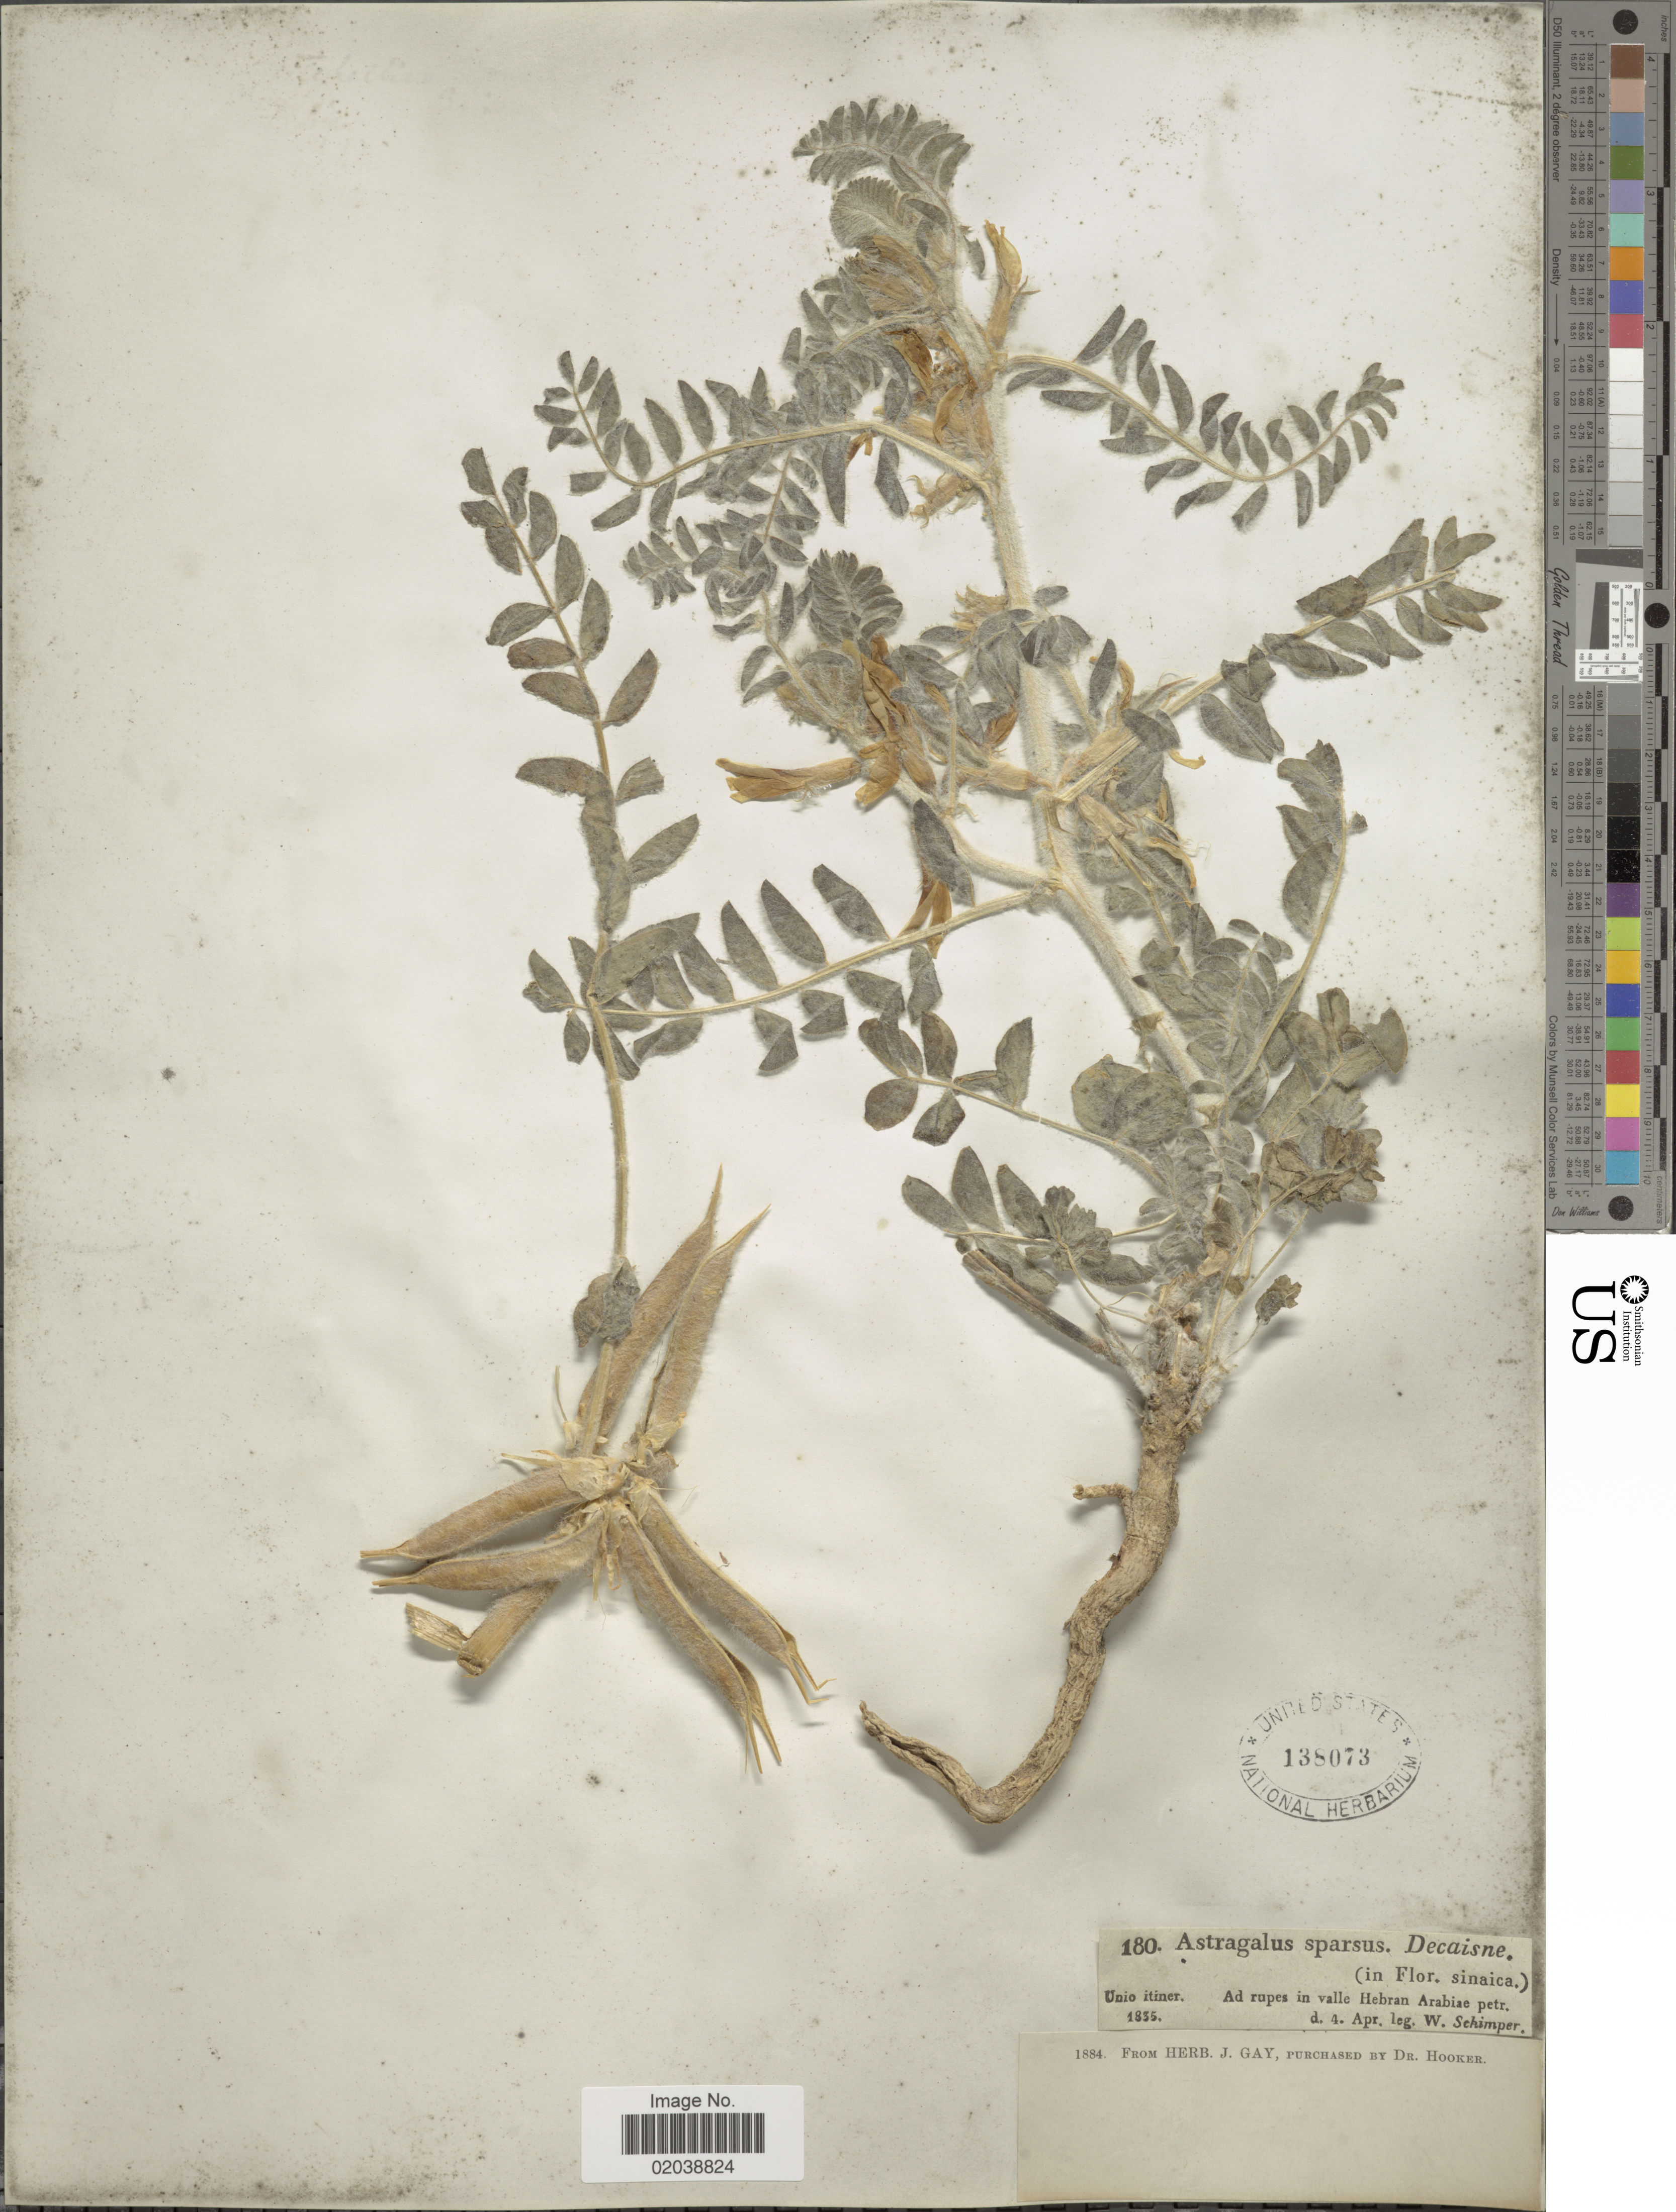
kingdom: Plantae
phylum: Tracheophyta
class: Magnoliopsida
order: Fabales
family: Fabaceae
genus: Astragalus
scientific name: Astragalus sparsus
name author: Decne.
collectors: ex herb. J. Gay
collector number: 180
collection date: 1835-04-04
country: Egypt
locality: Unio itiner, Ad rupes in valle Hebran Arabiae petr [Sinai]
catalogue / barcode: US 138073